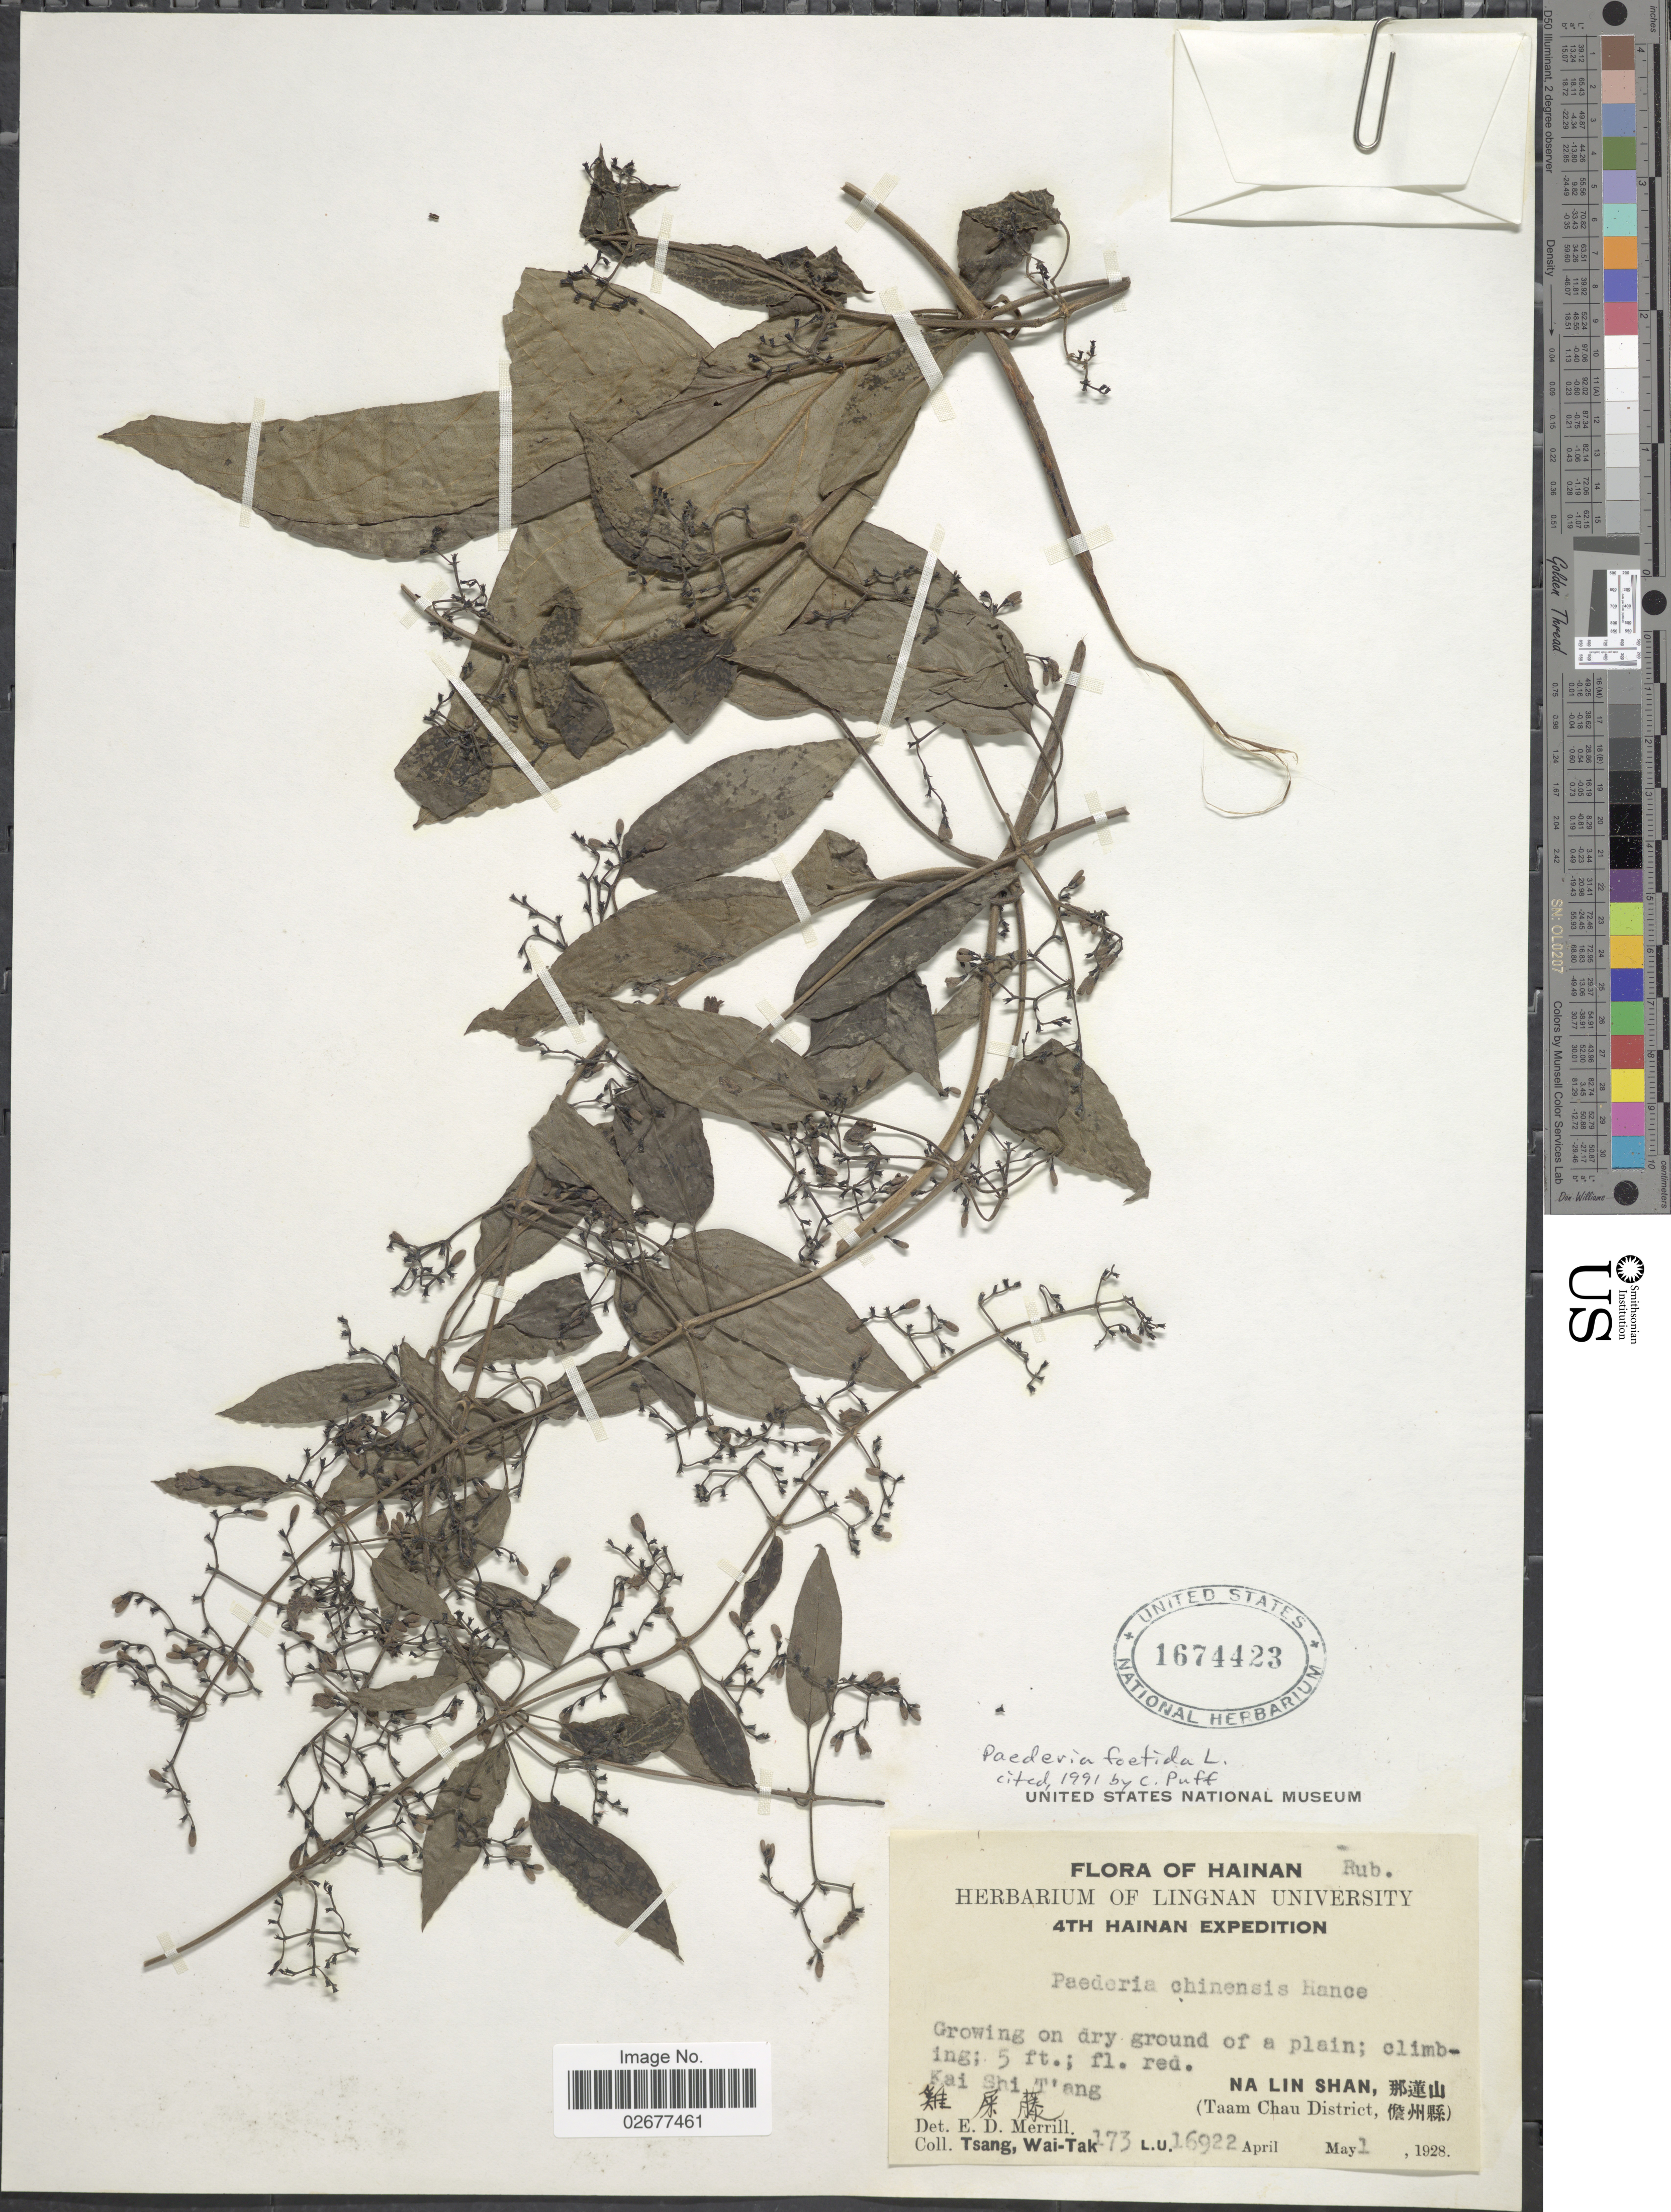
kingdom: Plantae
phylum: Tracheophyta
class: Magnoliopsida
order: Gentianales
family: Rubiaceae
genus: Paederia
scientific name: Paederia foetida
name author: L.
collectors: W. T. Tsang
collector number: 173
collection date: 1928-05-01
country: China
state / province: Hainan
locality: Kai Shi T'ang. Na Lin Shan, (Taam Chau District).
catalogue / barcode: US 1674423